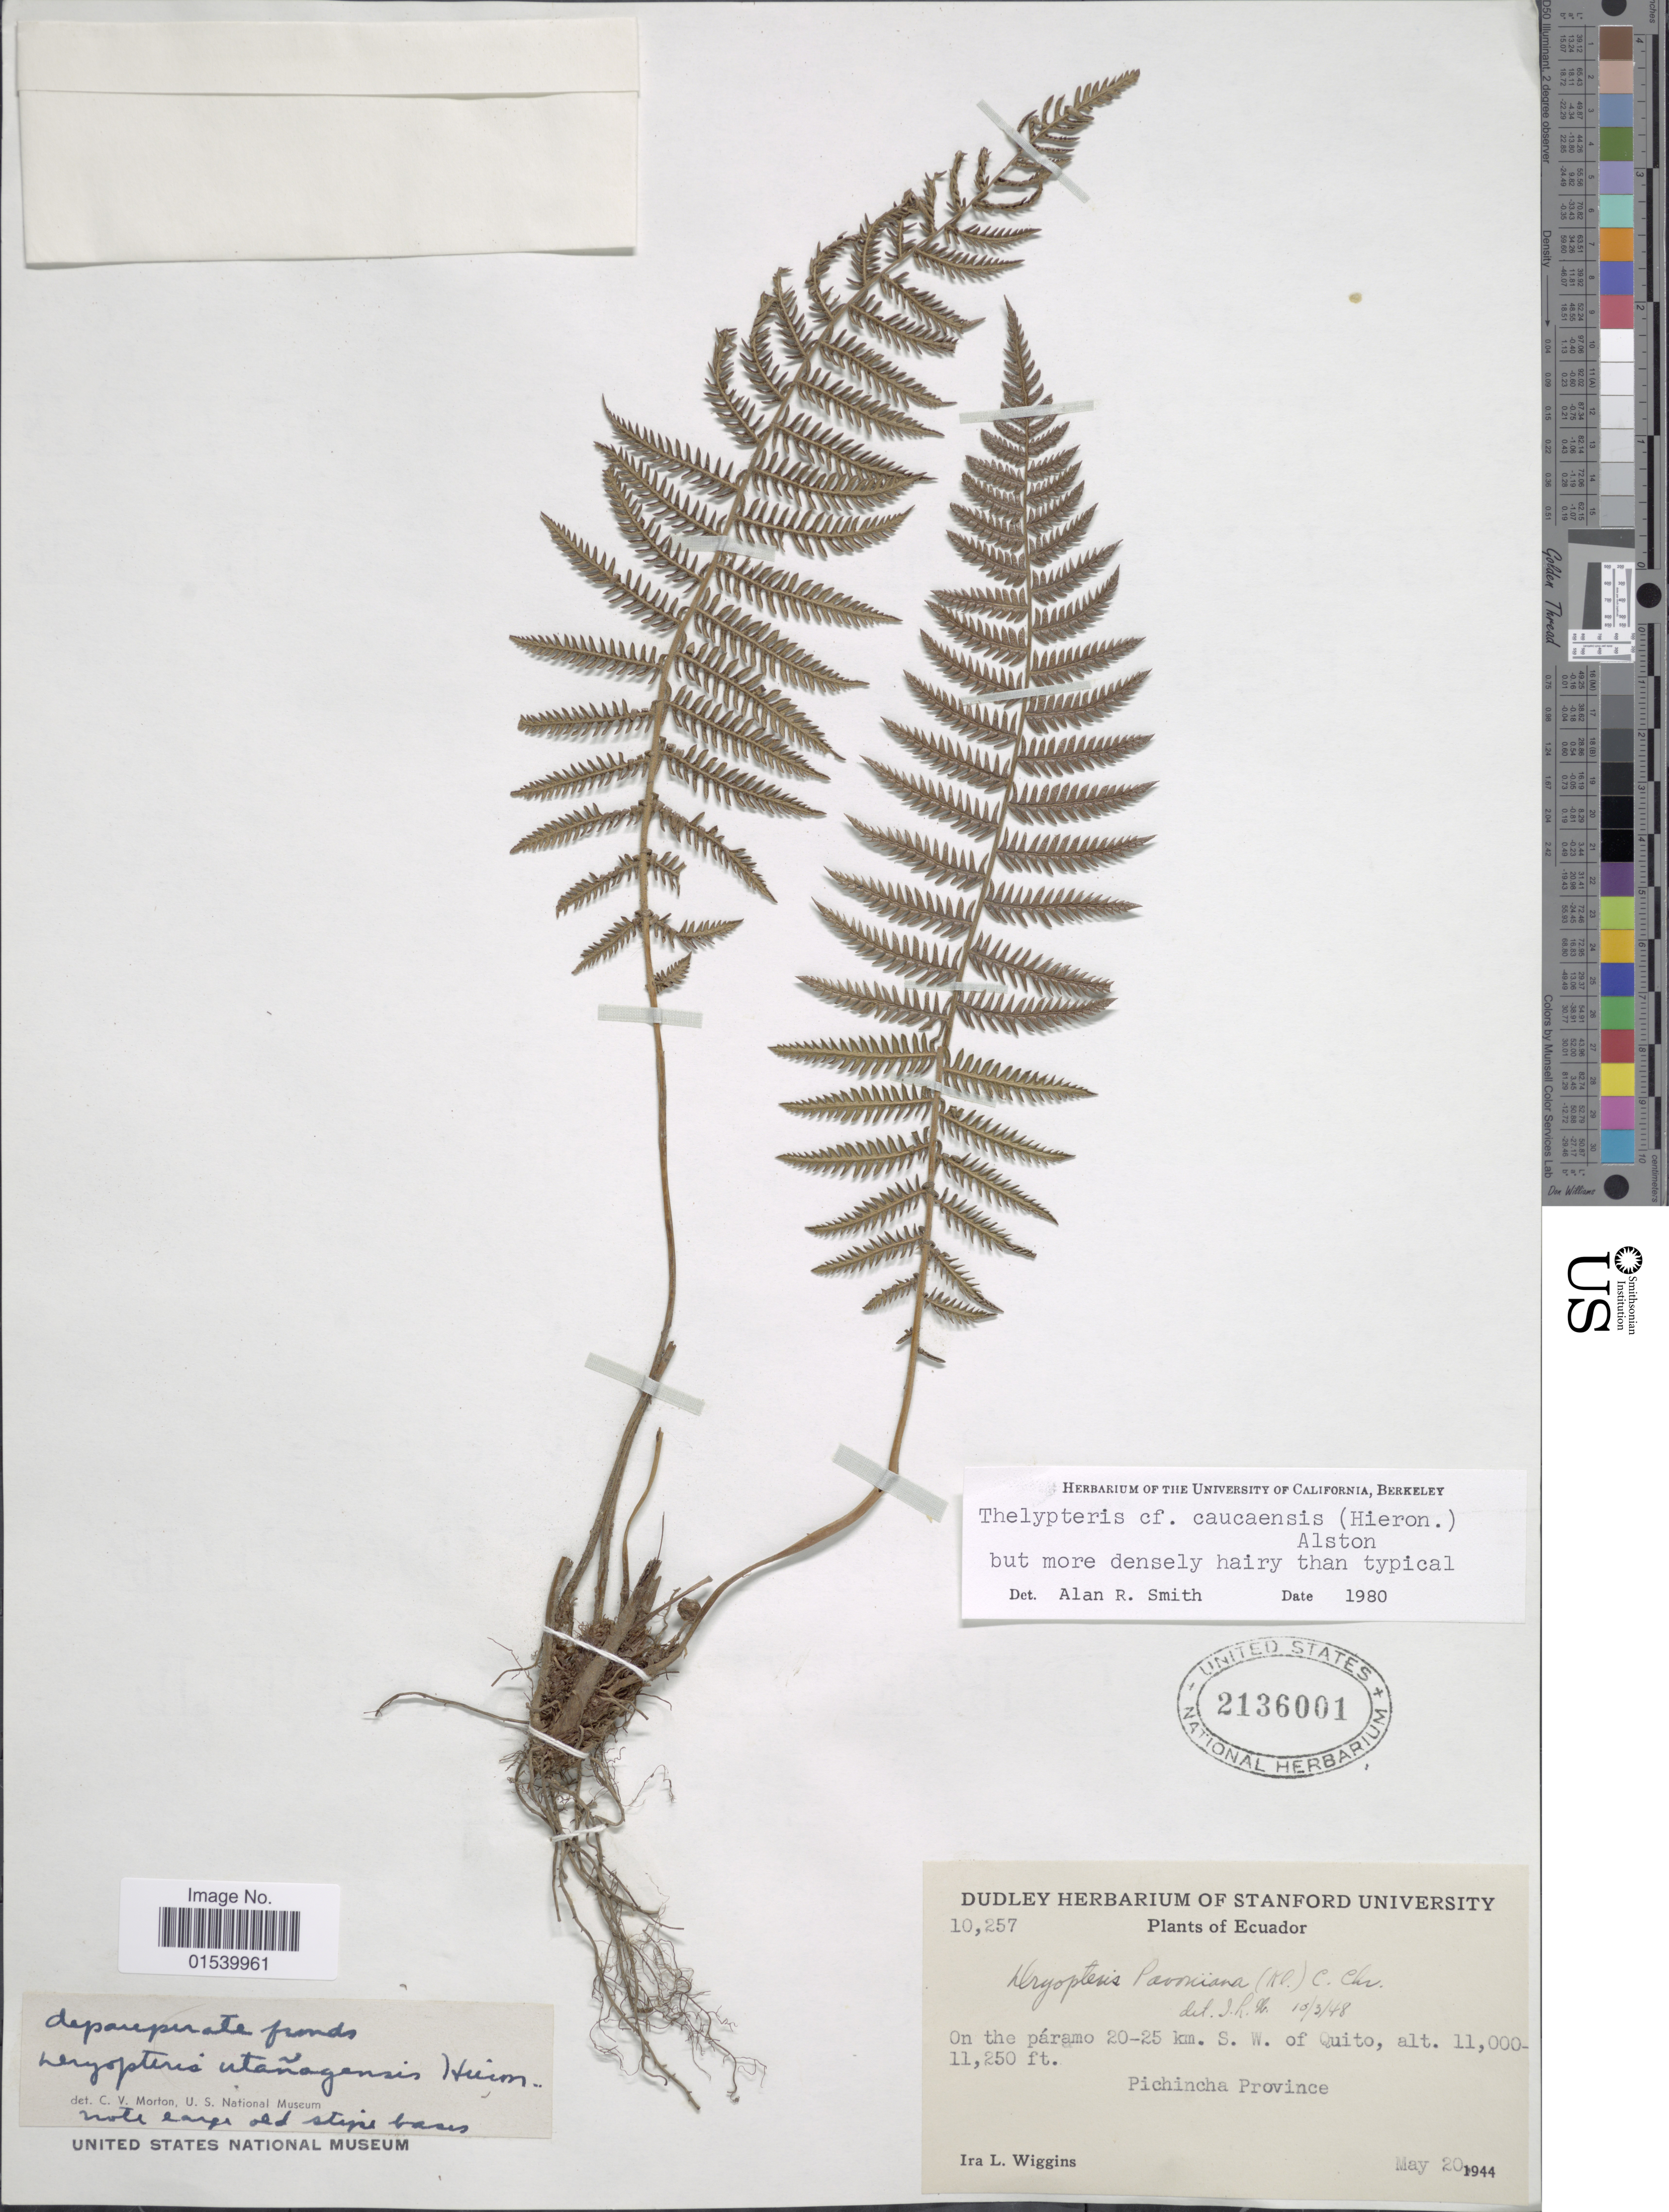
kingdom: Plantae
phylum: Tracheophyta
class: Polypodiopsida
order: Polypodiales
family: Thelypteridaceae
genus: Amauropelta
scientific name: Amauropelta caucaensis (Hieron.) comb. nov., ined. 2015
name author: (Hieron.)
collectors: I. L. Wiggins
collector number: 10257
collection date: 1944-05-20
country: Ecuador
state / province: Pichincha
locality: On the páramo 20-25 km. S. W. of Quito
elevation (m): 3353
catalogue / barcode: US 2136001